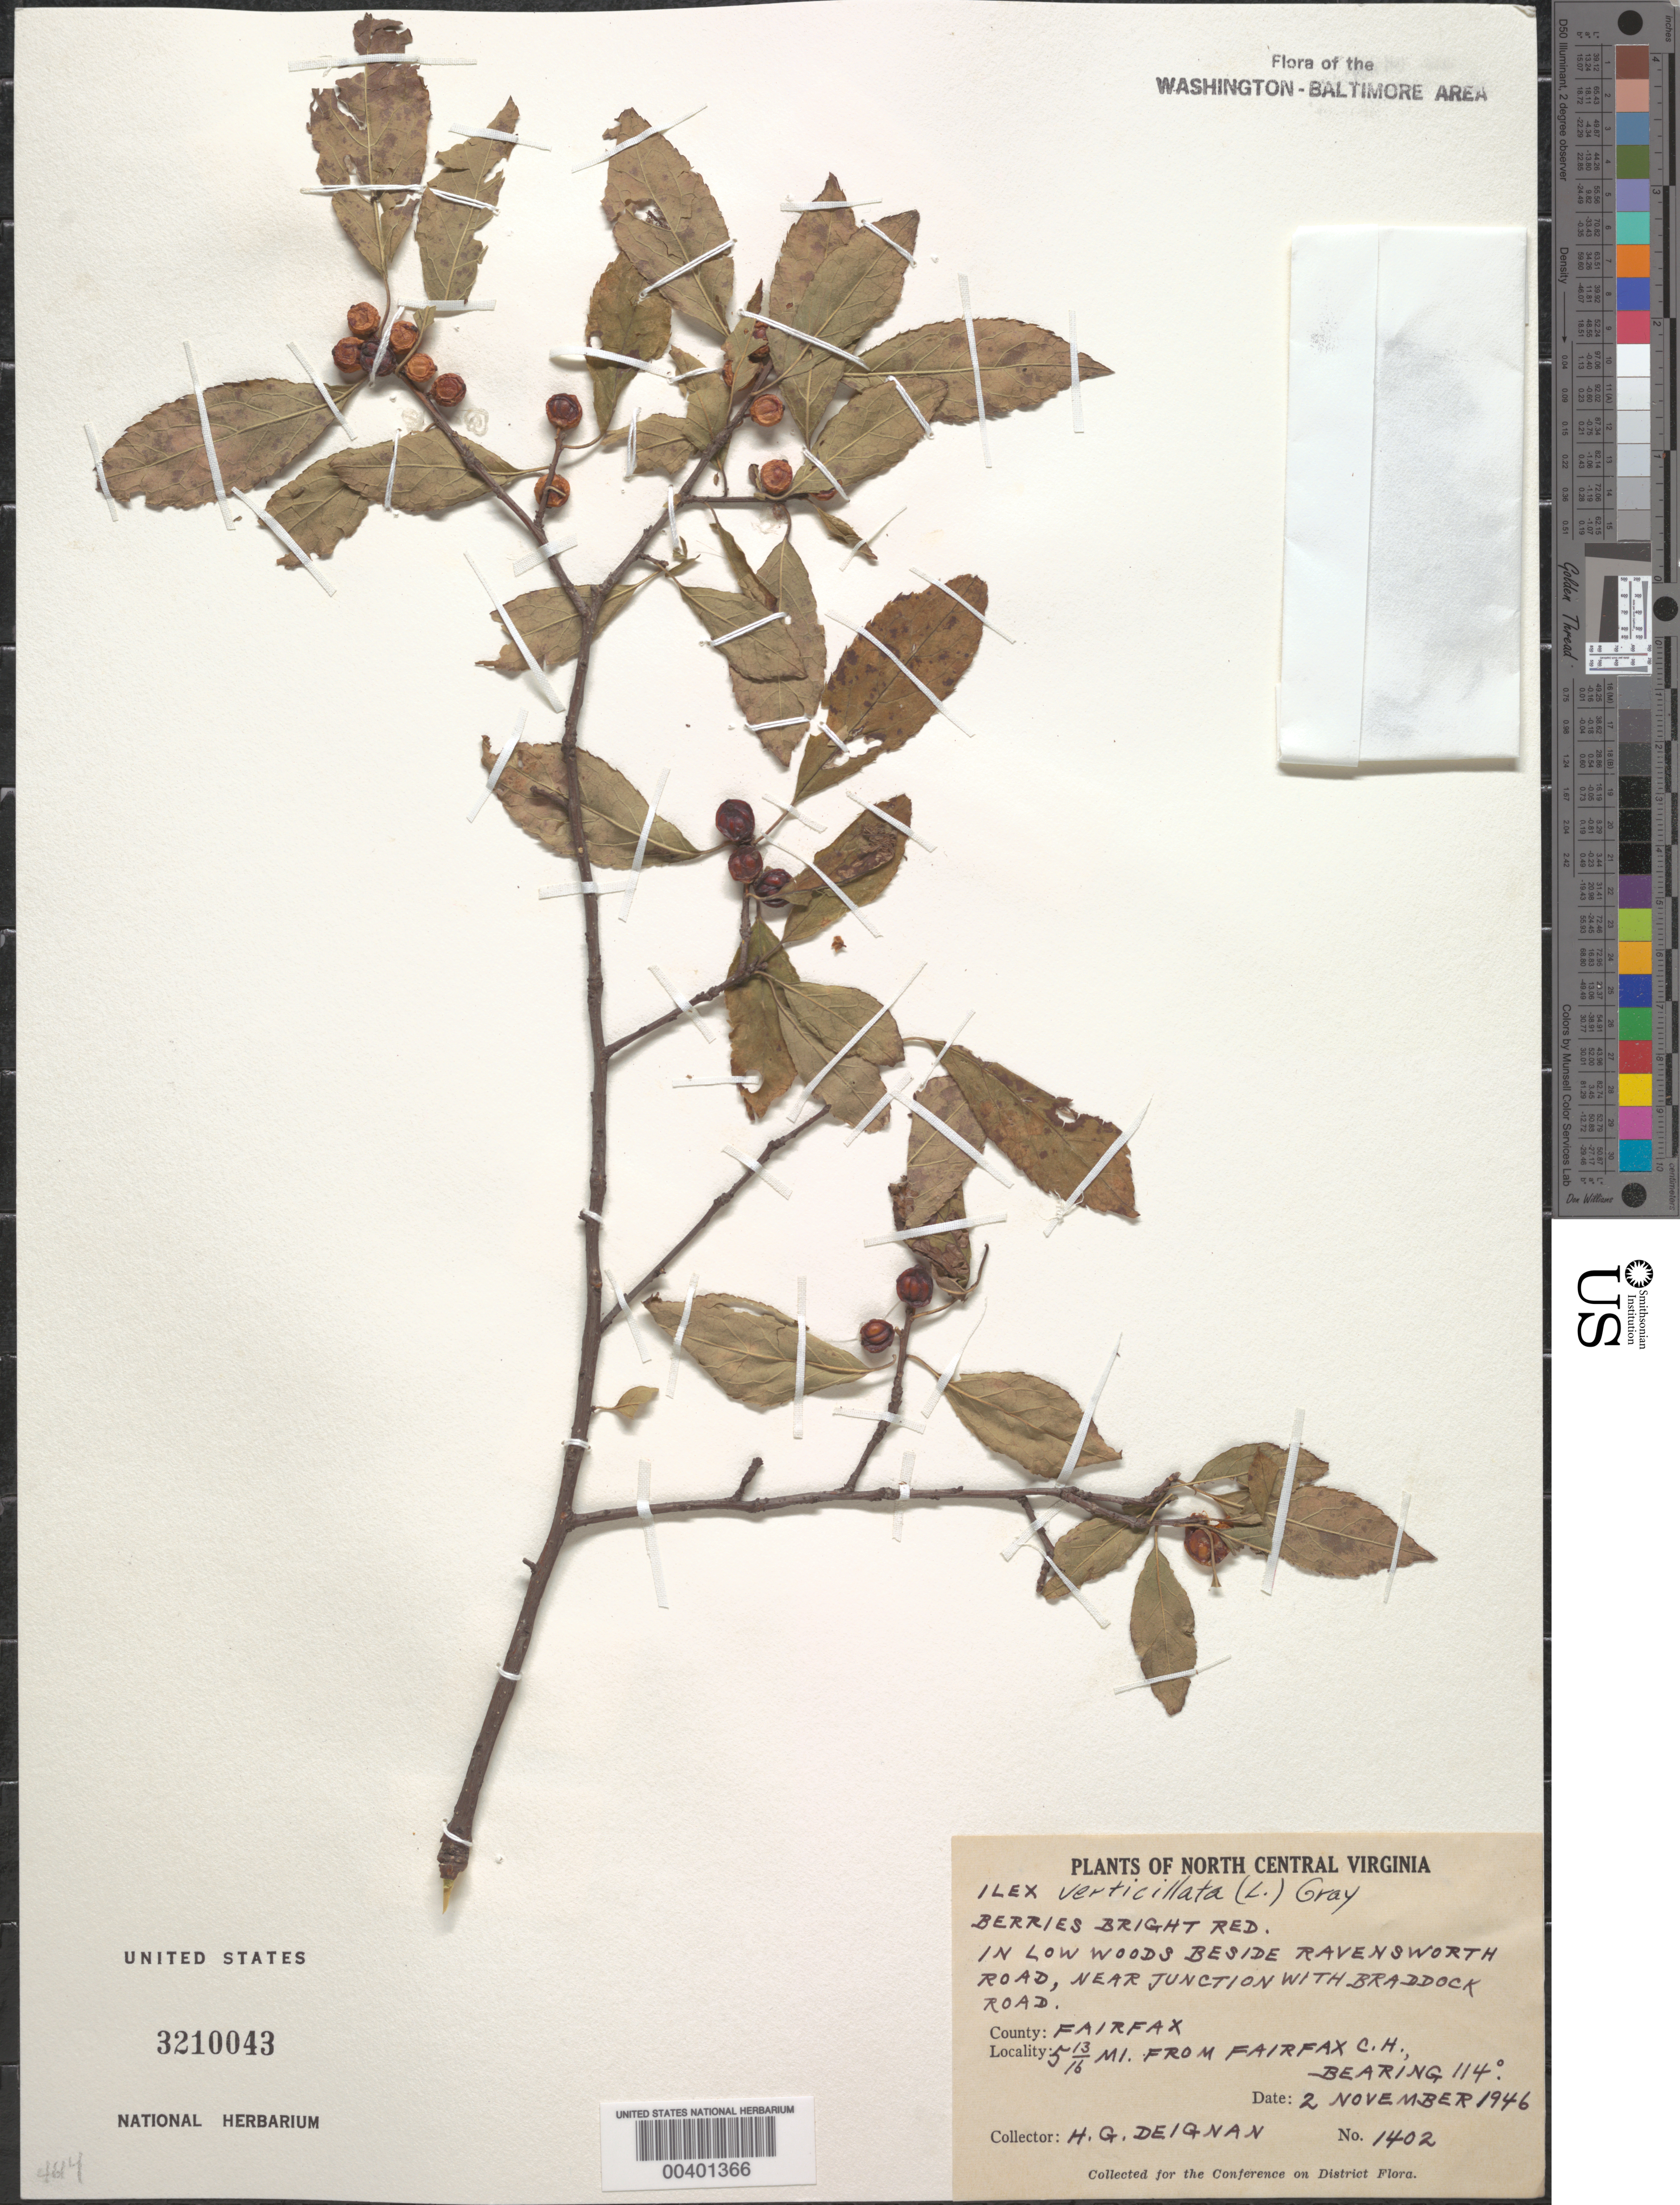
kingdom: Plantae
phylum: Tracheophyta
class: Magnoliopsida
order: Aquifoliales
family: Aquifoliaceae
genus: Ilex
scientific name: Ilex verticillata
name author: (L.) A. Gray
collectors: H. Deignan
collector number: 1402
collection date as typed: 02 Nov 1946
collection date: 1946-11-02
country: United States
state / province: Virginia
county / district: Fairfax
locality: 5 13/16 mi. from Fairfax County Courthouse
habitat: In low woods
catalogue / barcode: US 3210043